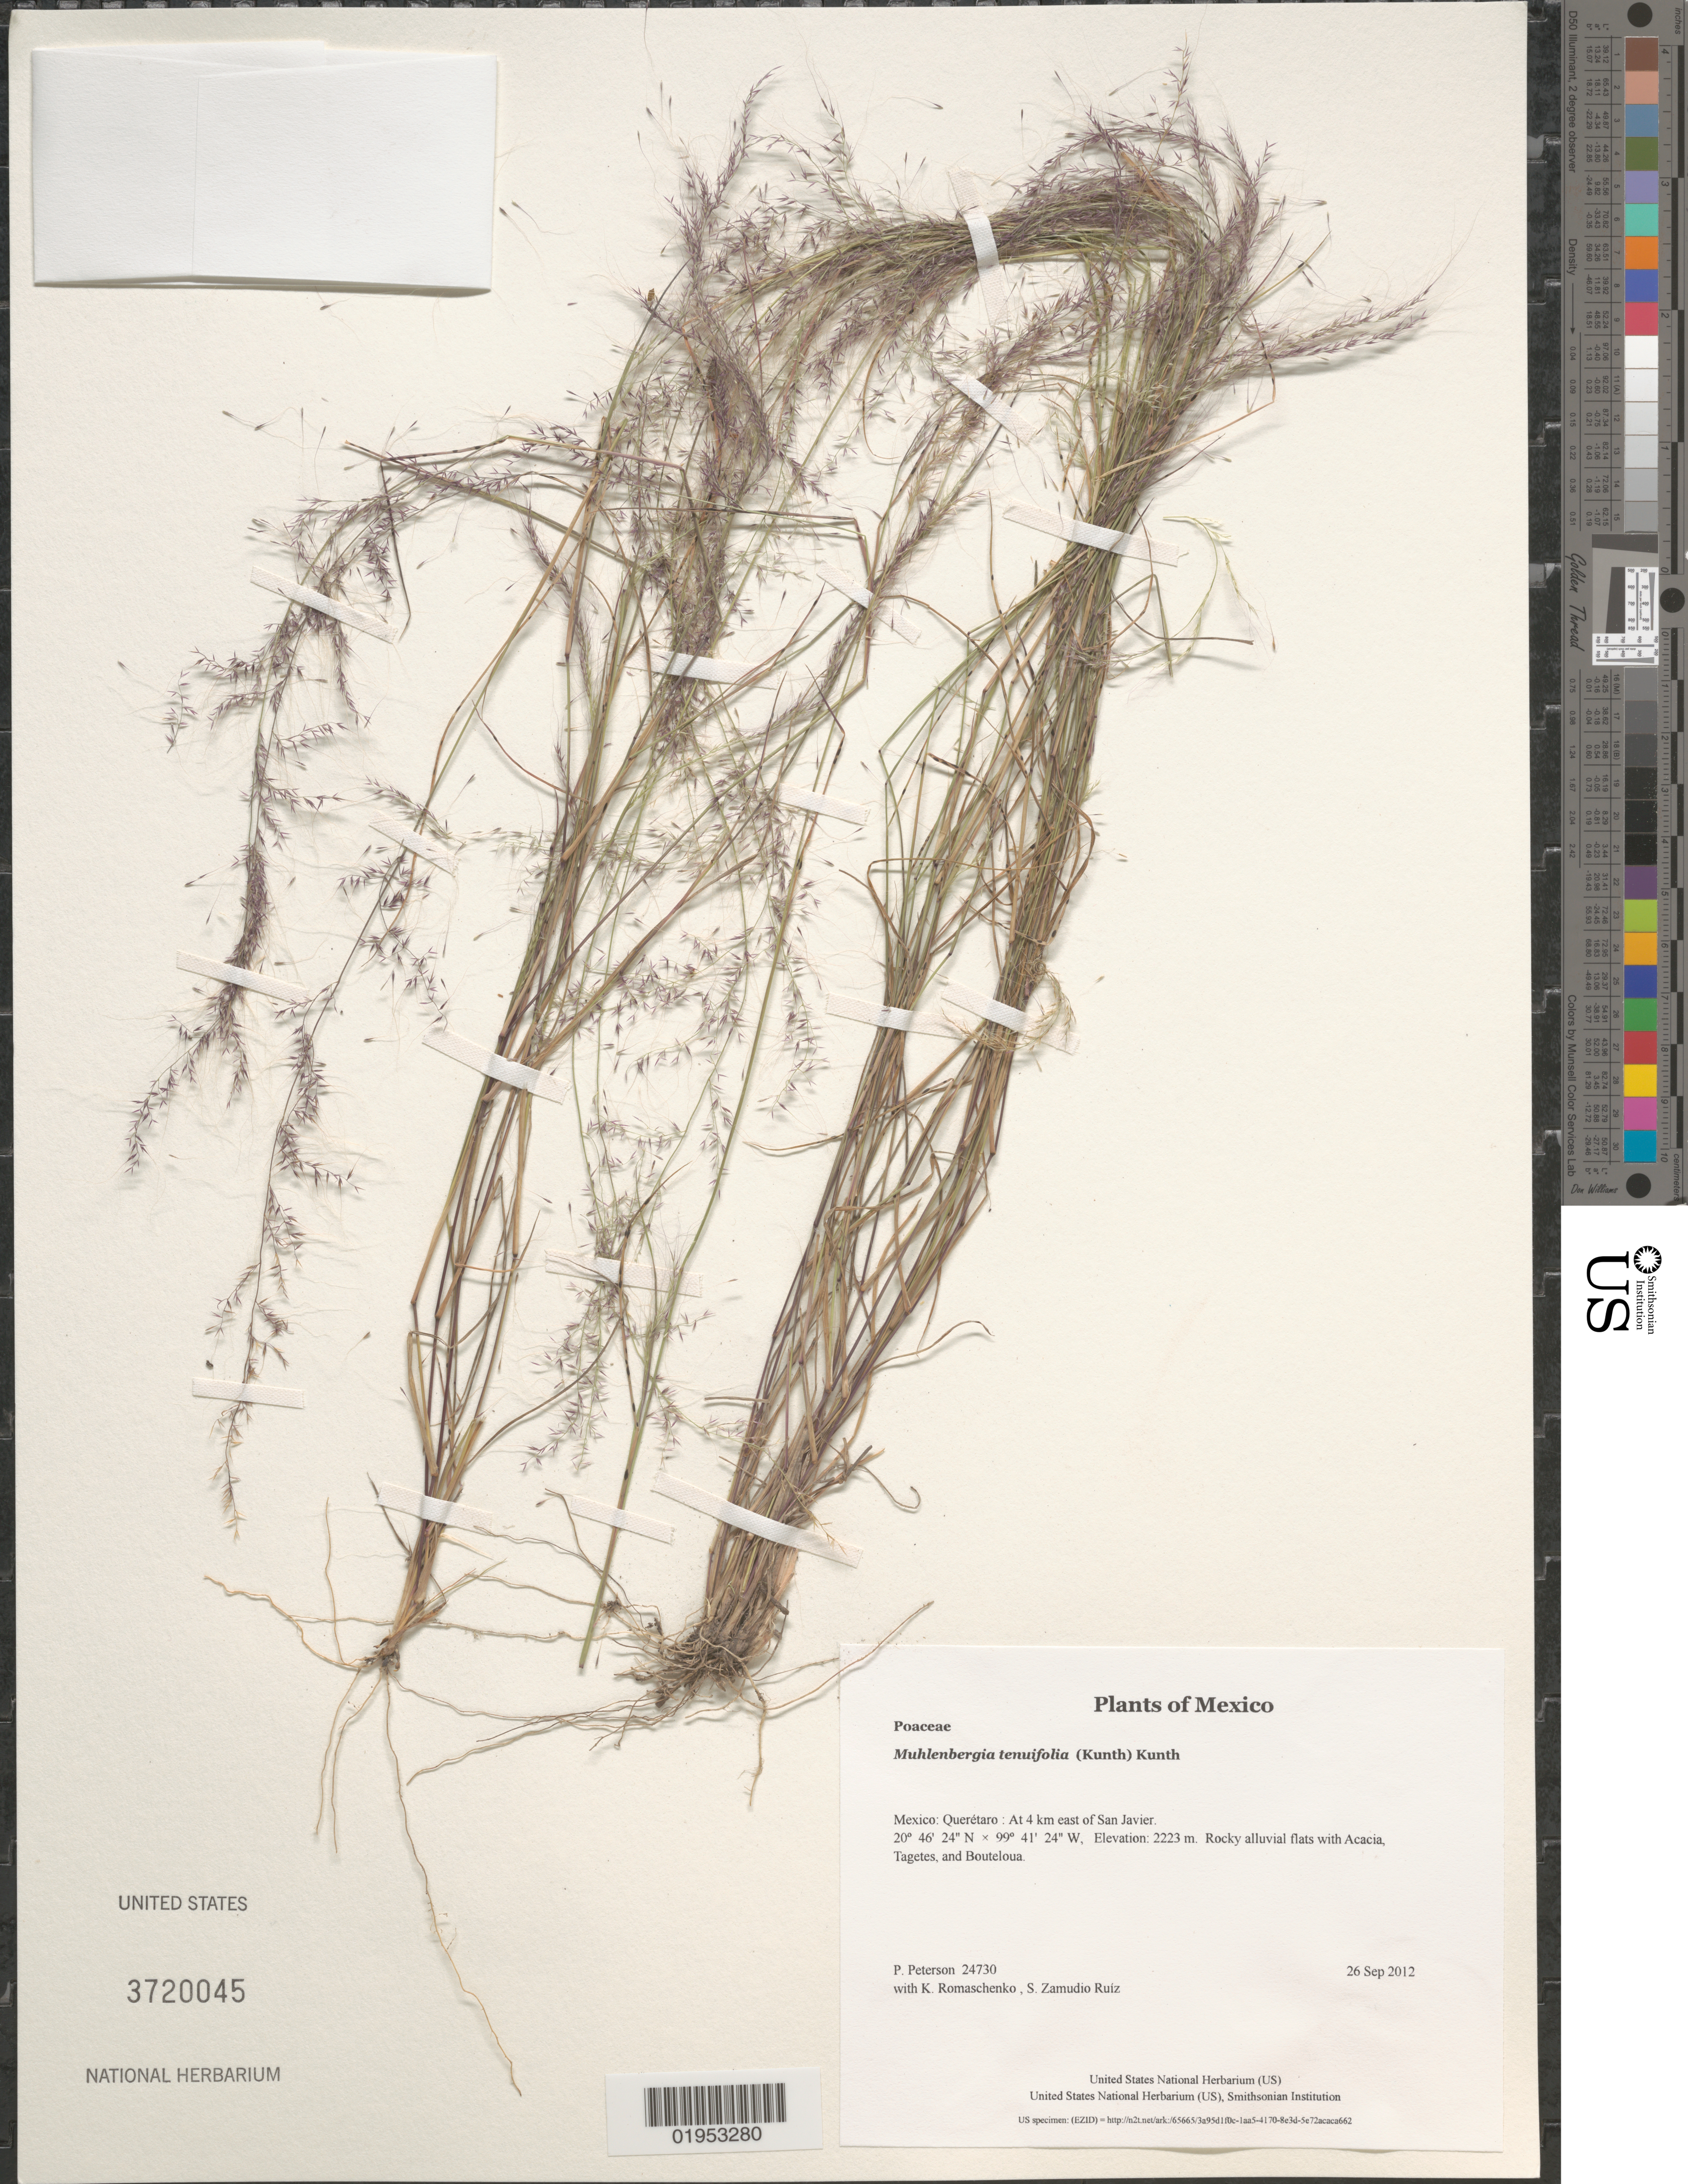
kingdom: Plantae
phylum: Tracheophyta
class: Liliopsida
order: Poales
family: Poaceae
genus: Muhlenbergia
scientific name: Muhlenbergia tenuifolia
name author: (Kunth) Kunth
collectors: P. M. Peterson, K. Romaschenko & S. Zamudio Ruíz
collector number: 24730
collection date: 2012-09-26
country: Mexico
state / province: Querétaro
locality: At 4 km east of San Javier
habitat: Rocky alluvial flats with Acacia, Tagetes, and Bouteloua.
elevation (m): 2223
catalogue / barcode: US 3720045